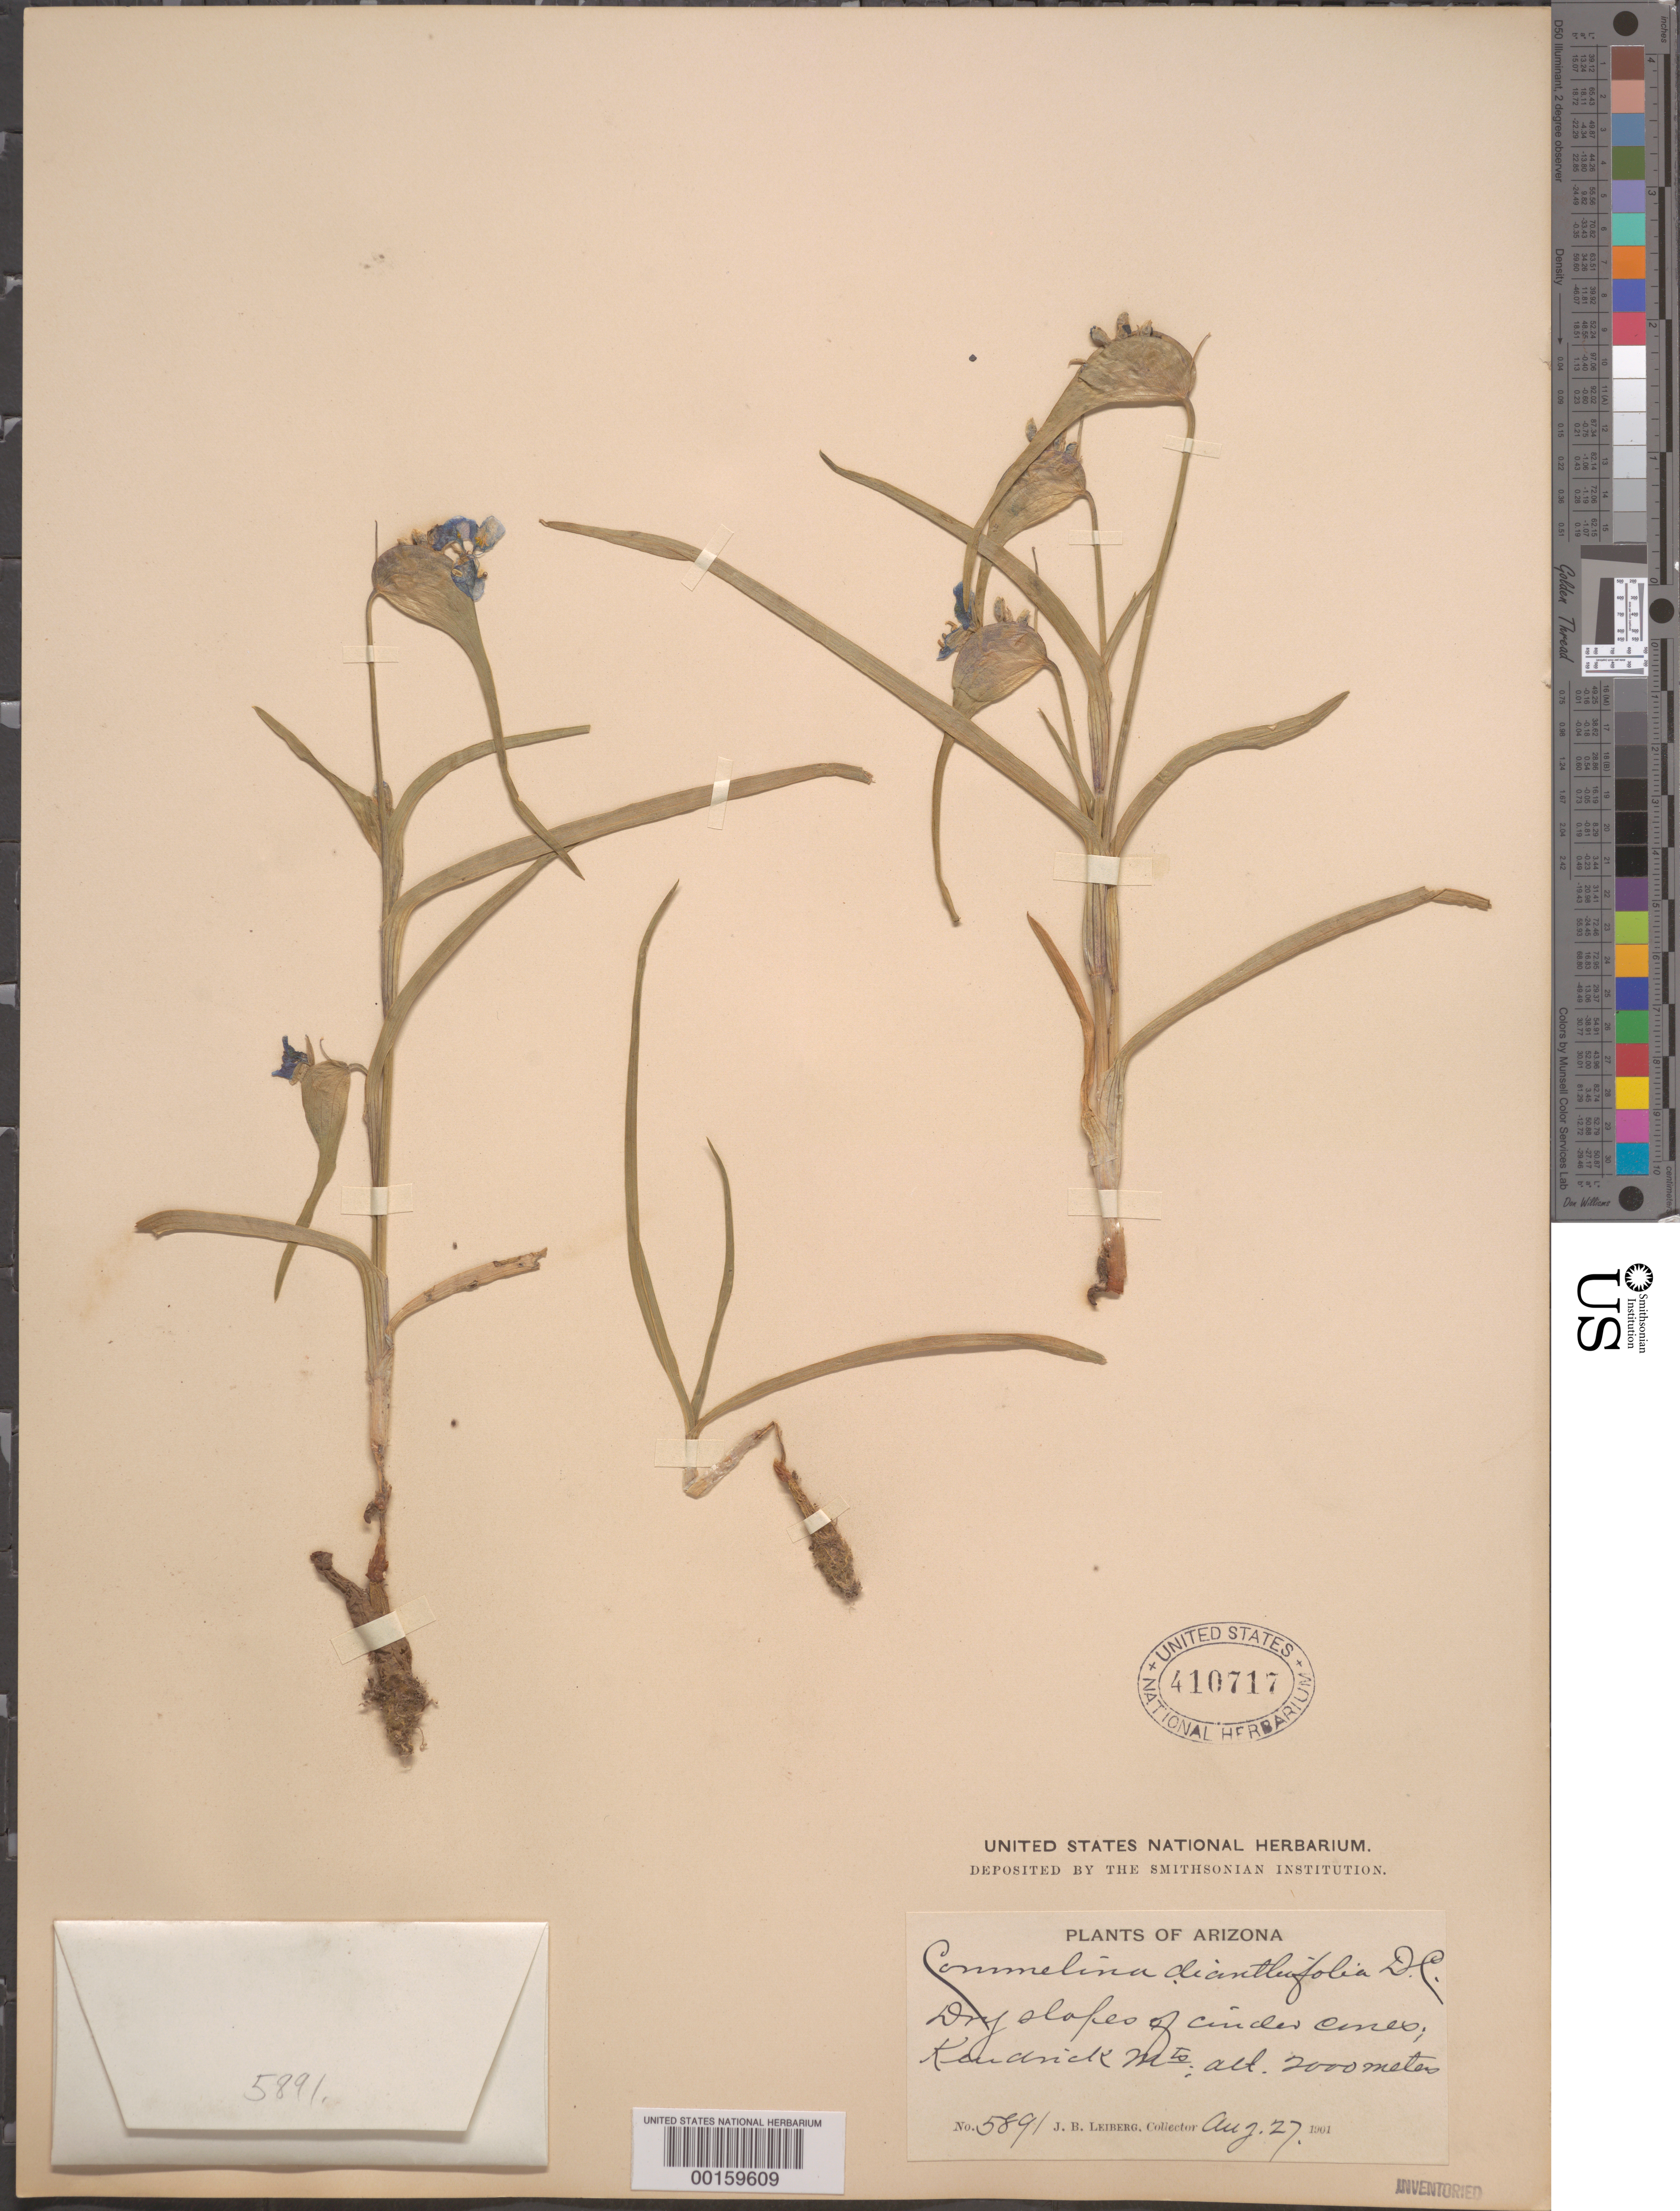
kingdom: Plantae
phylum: Tracheophyta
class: Liliopsida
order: Commelinales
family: Commelinaceae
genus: Commelina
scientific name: Commelina dianthifolia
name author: Redouté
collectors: J. Leiberg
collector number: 5891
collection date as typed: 27 Aug 1901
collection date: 1901-08-27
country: United States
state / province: Arizona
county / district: Coconino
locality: Kendrick mts.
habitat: Dry slopes of cinder cone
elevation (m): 2000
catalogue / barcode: US 410717